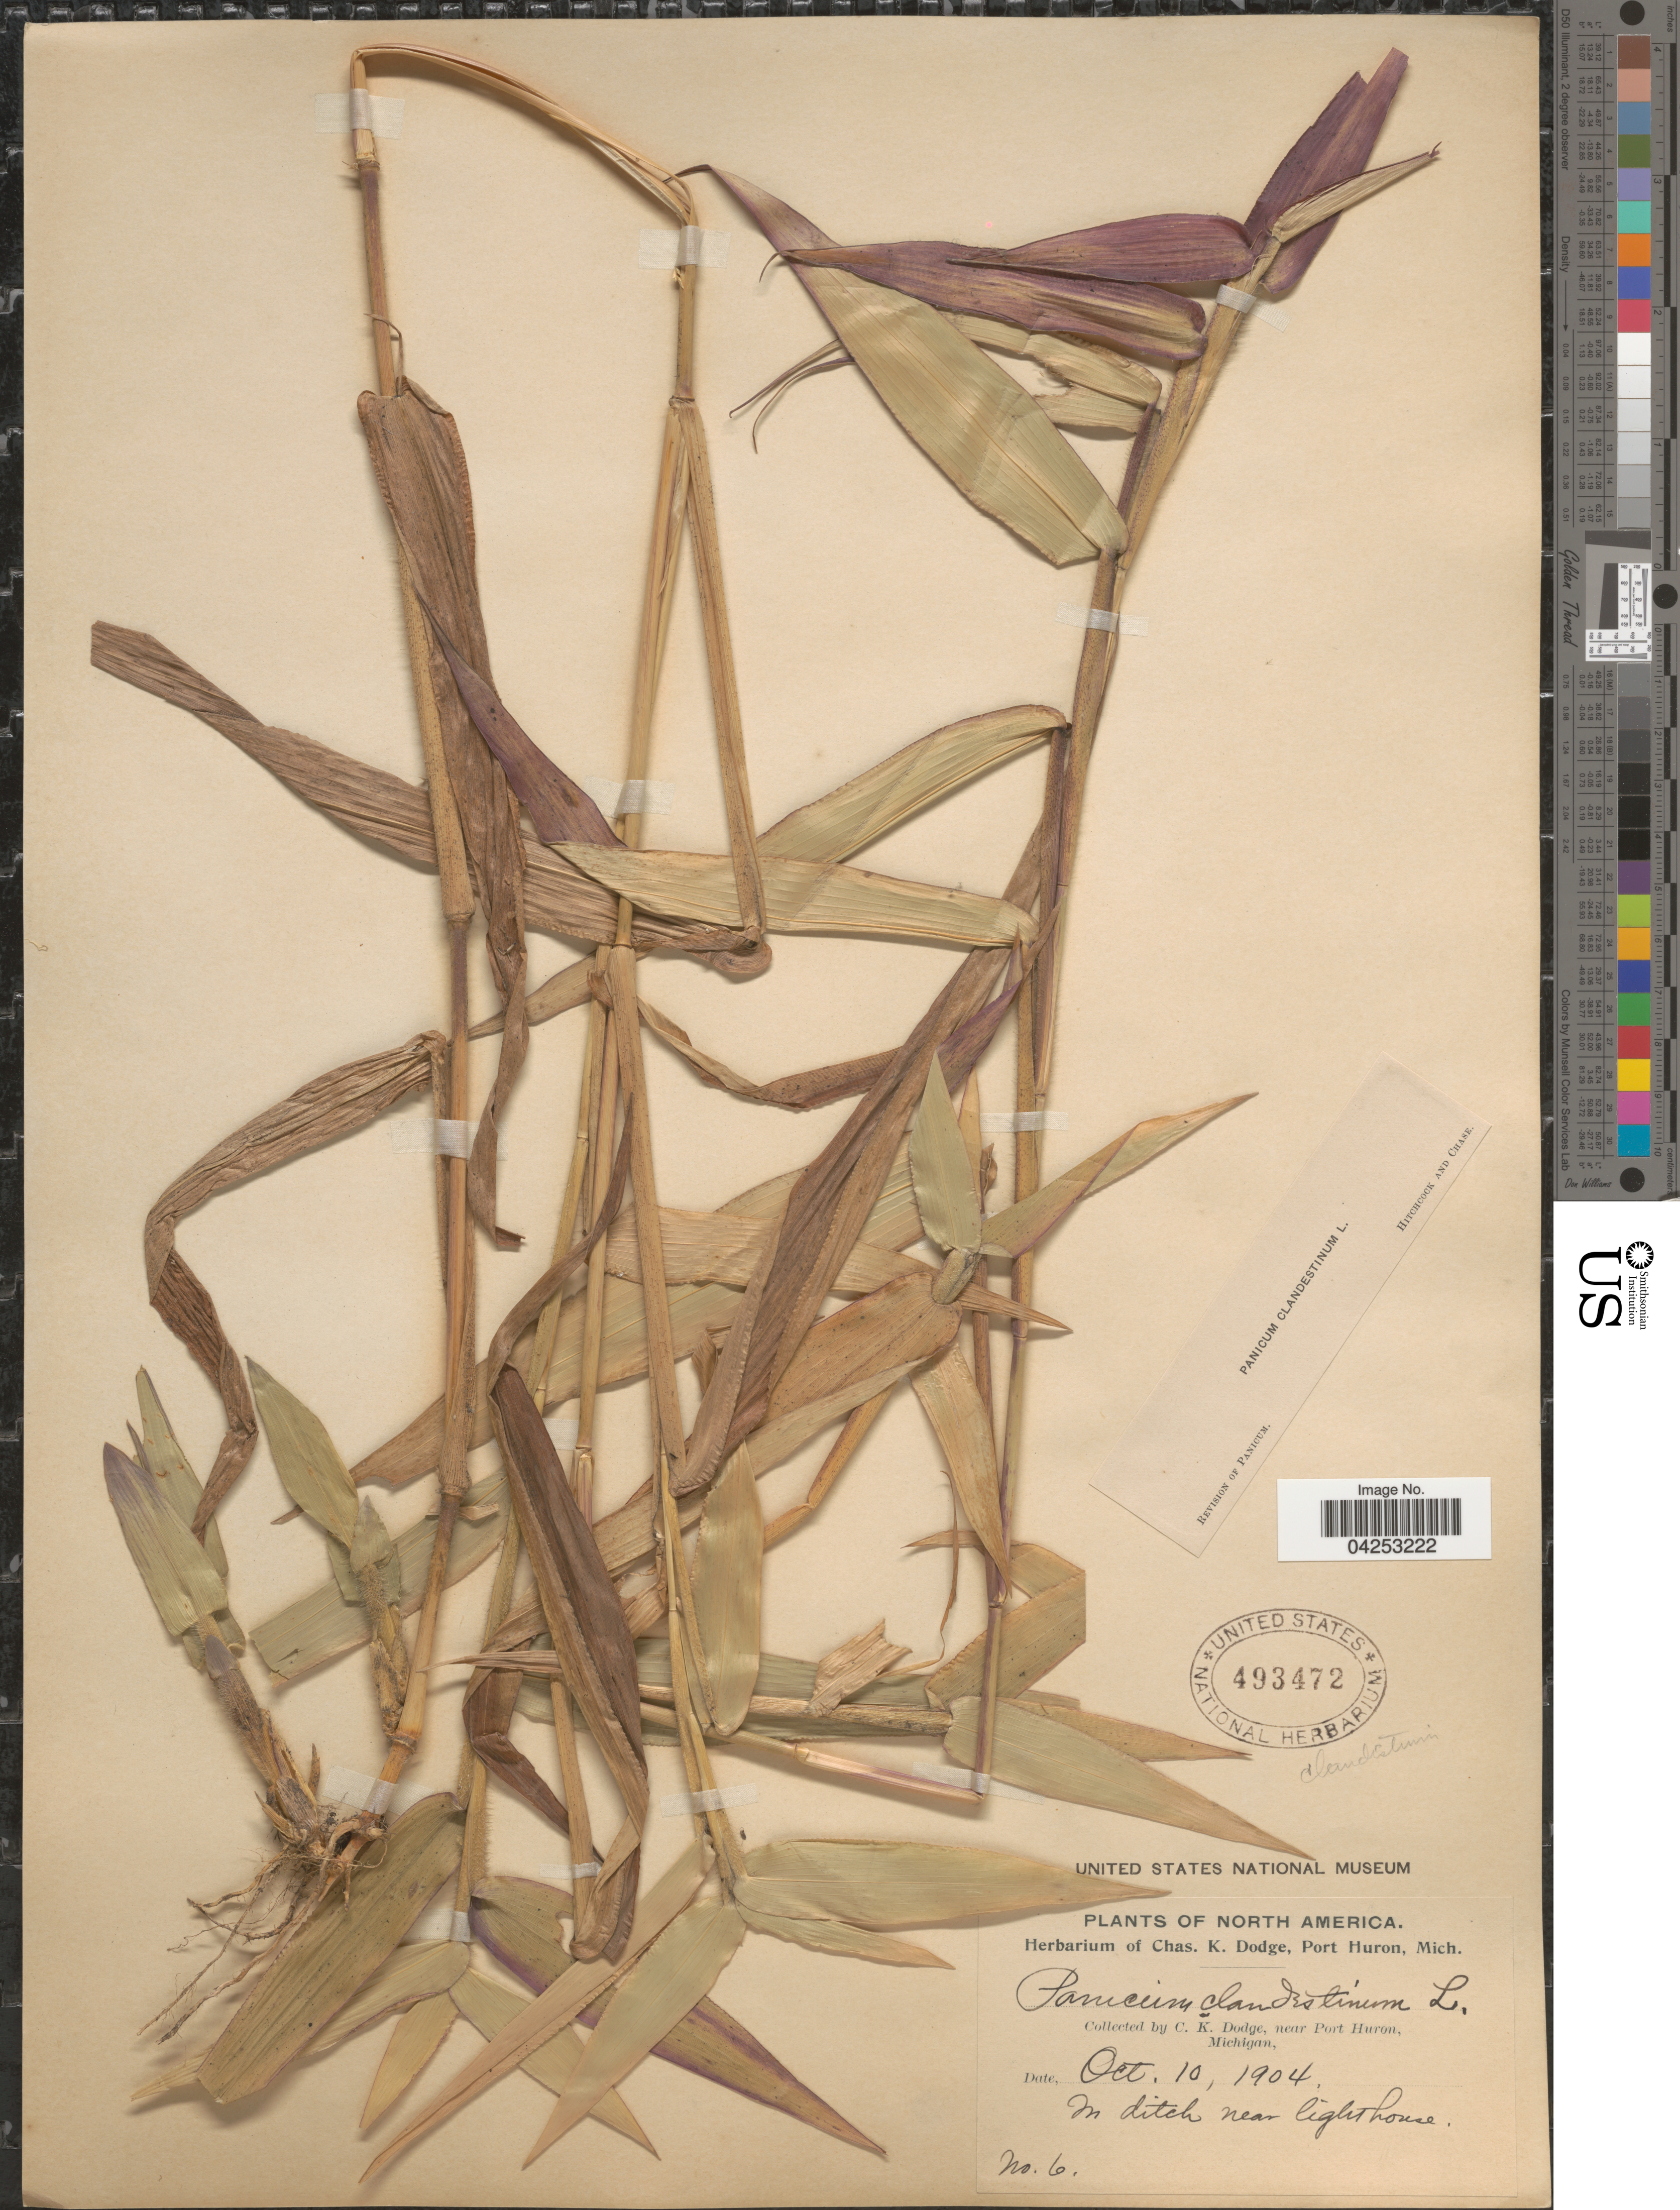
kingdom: Plantae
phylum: Tracheophyta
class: Liliopsida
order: Poales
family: Poaceae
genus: Dichanthelium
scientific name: Dichanthelium clandestinum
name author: (L.) Gould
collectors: C. K. Dodge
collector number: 6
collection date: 1904-10-10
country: United States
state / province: Michigan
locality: Near Port Huron. In ditch near lighthouse.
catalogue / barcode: US 493472